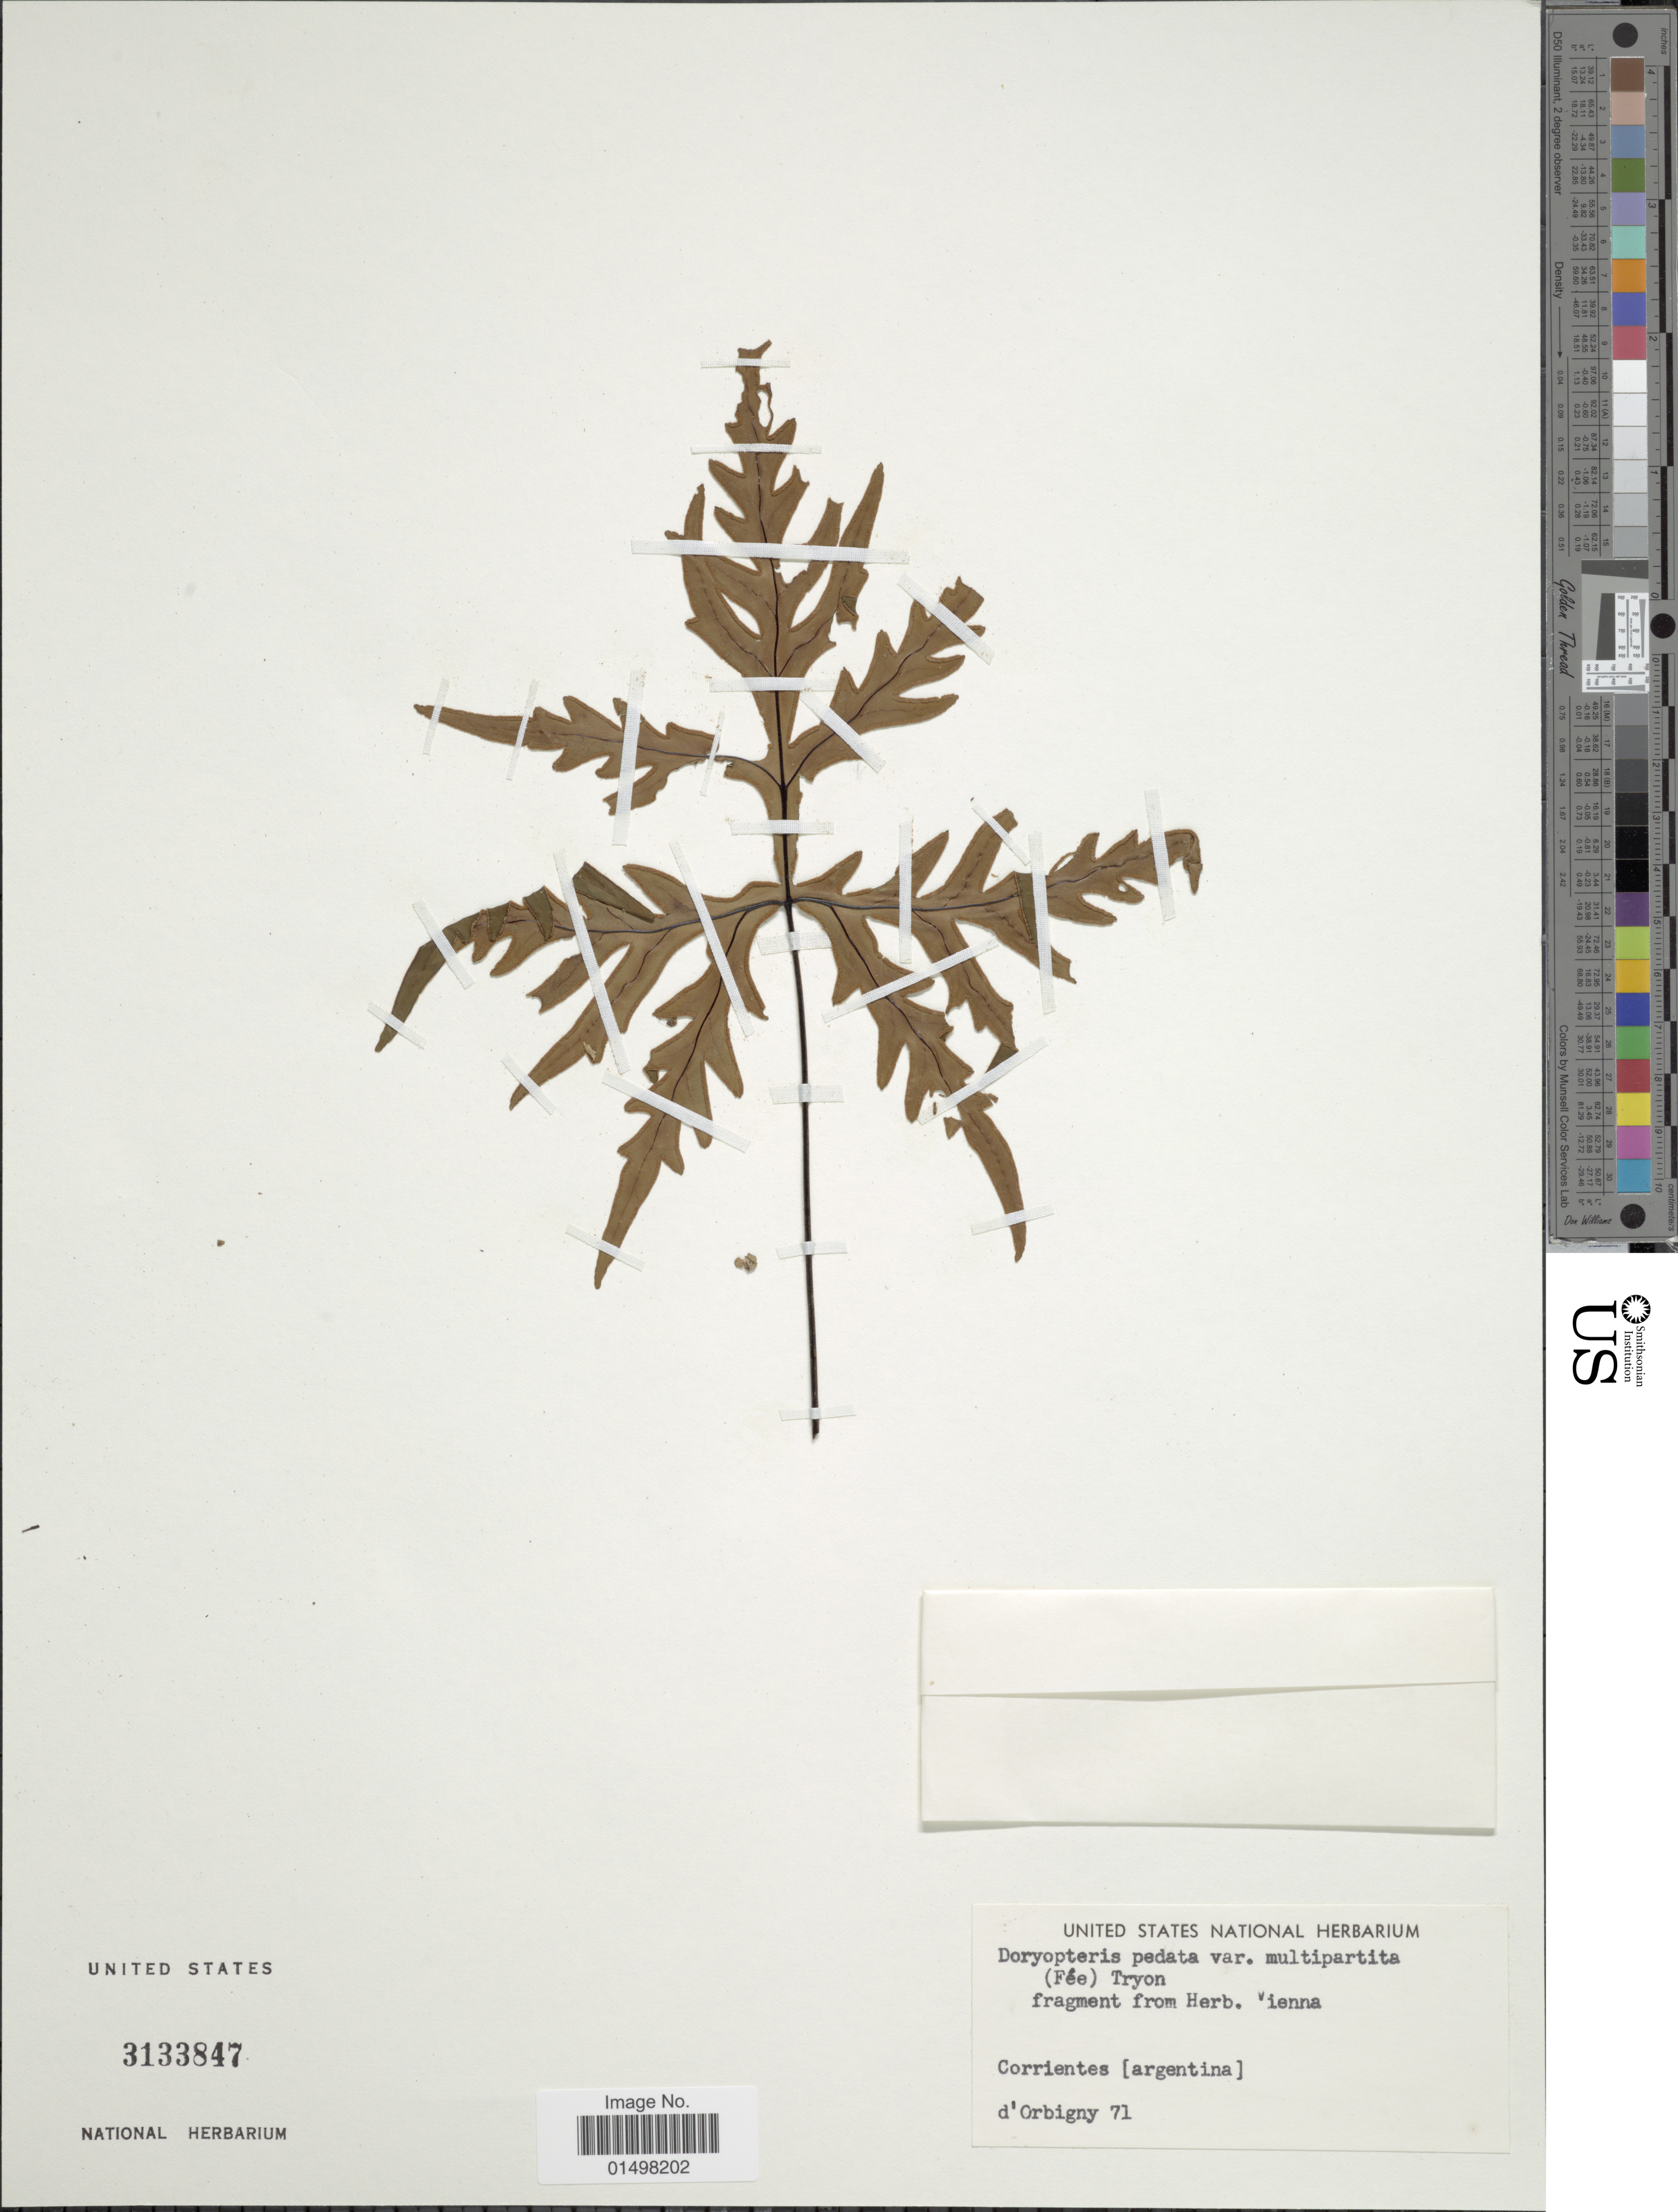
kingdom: Plantae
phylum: Tracheophyta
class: Polypodiopsida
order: Polypodiales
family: Pteridaceae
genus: Doryopteris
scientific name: Doryopteris pedata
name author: (L.) Fée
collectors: D'Orbigny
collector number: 71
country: Argentina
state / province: Corrientes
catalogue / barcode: US 3133847